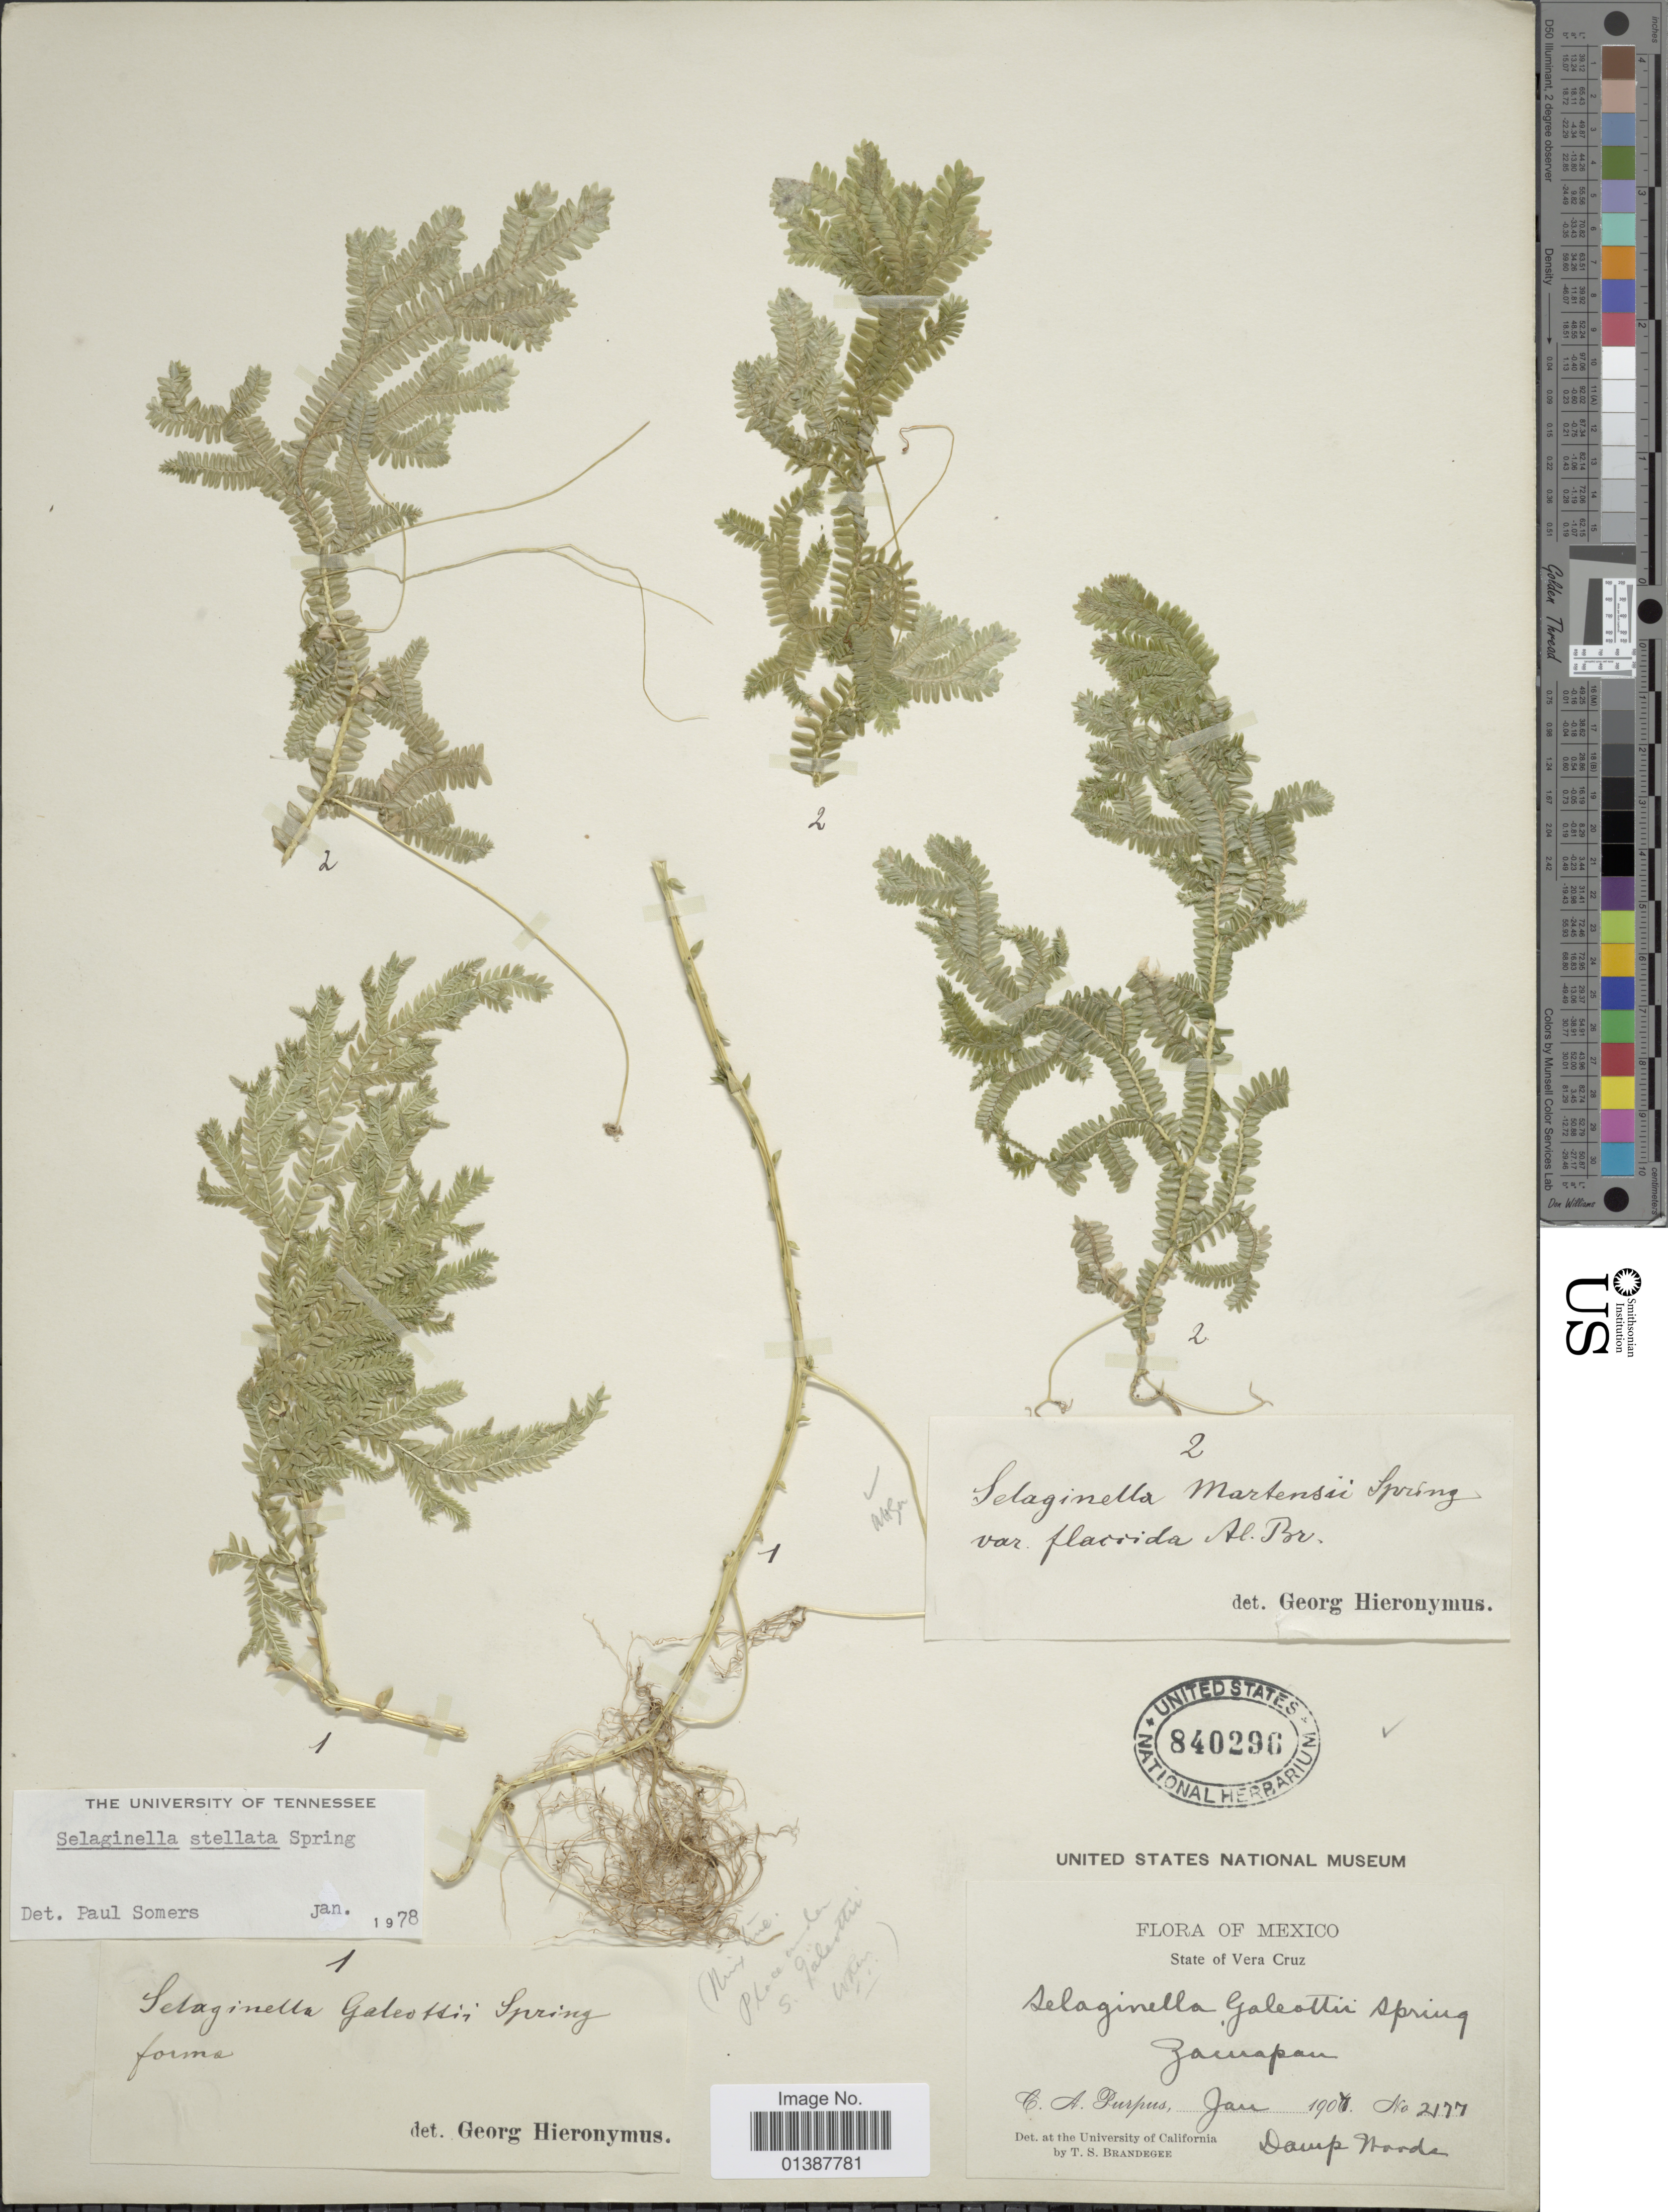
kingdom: Plantae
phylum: Tracheophyta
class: Lycopodiopsida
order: Selaginellales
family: Selaginellaceae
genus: Selaginella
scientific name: Selaginella galeottii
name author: Spring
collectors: C. A. Purpus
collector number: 2177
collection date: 1907-01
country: Mexico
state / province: Veracruz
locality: Zacuapan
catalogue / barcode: US 840296